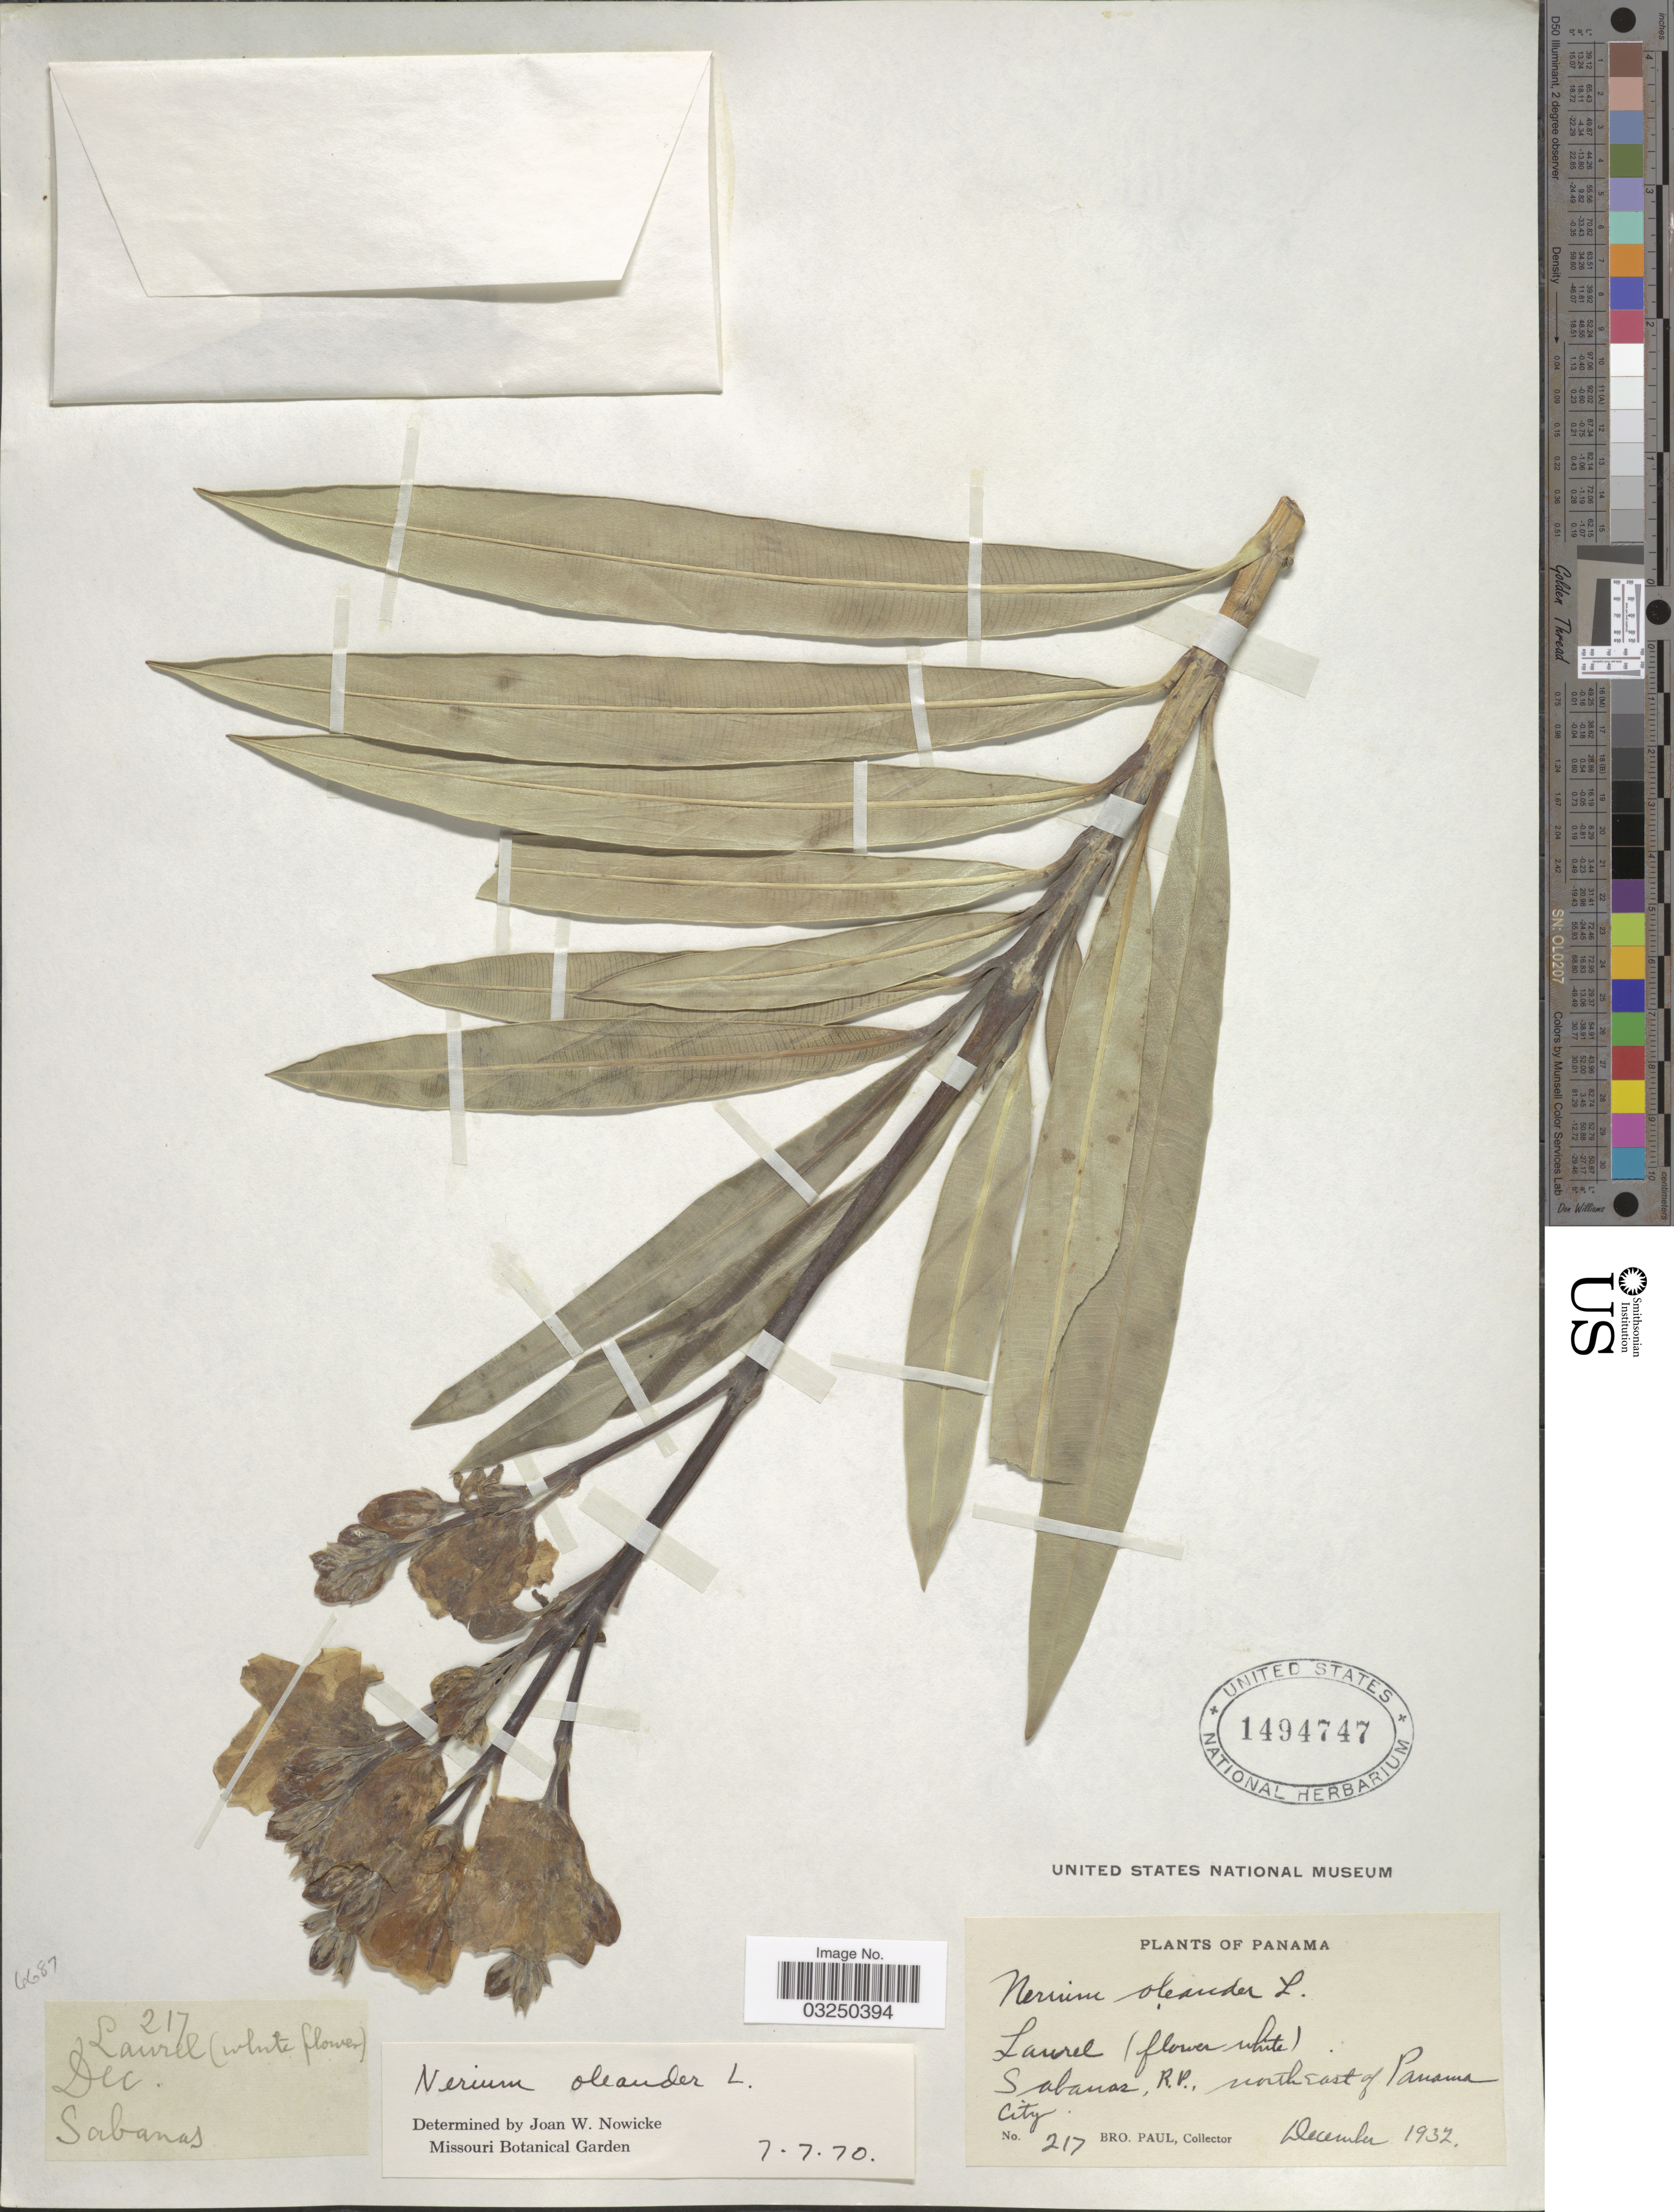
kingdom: Plantae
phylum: Tracheophyta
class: Magnoliopsida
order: Gentianales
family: Apocynaceae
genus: Nerium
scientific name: Nerium oleander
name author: L.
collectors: B. Paul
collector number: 217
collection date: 1932-12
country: Panama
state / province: Panamá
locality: Sabanas, R. P., northeast of Panama City.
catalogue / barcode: US 1494747